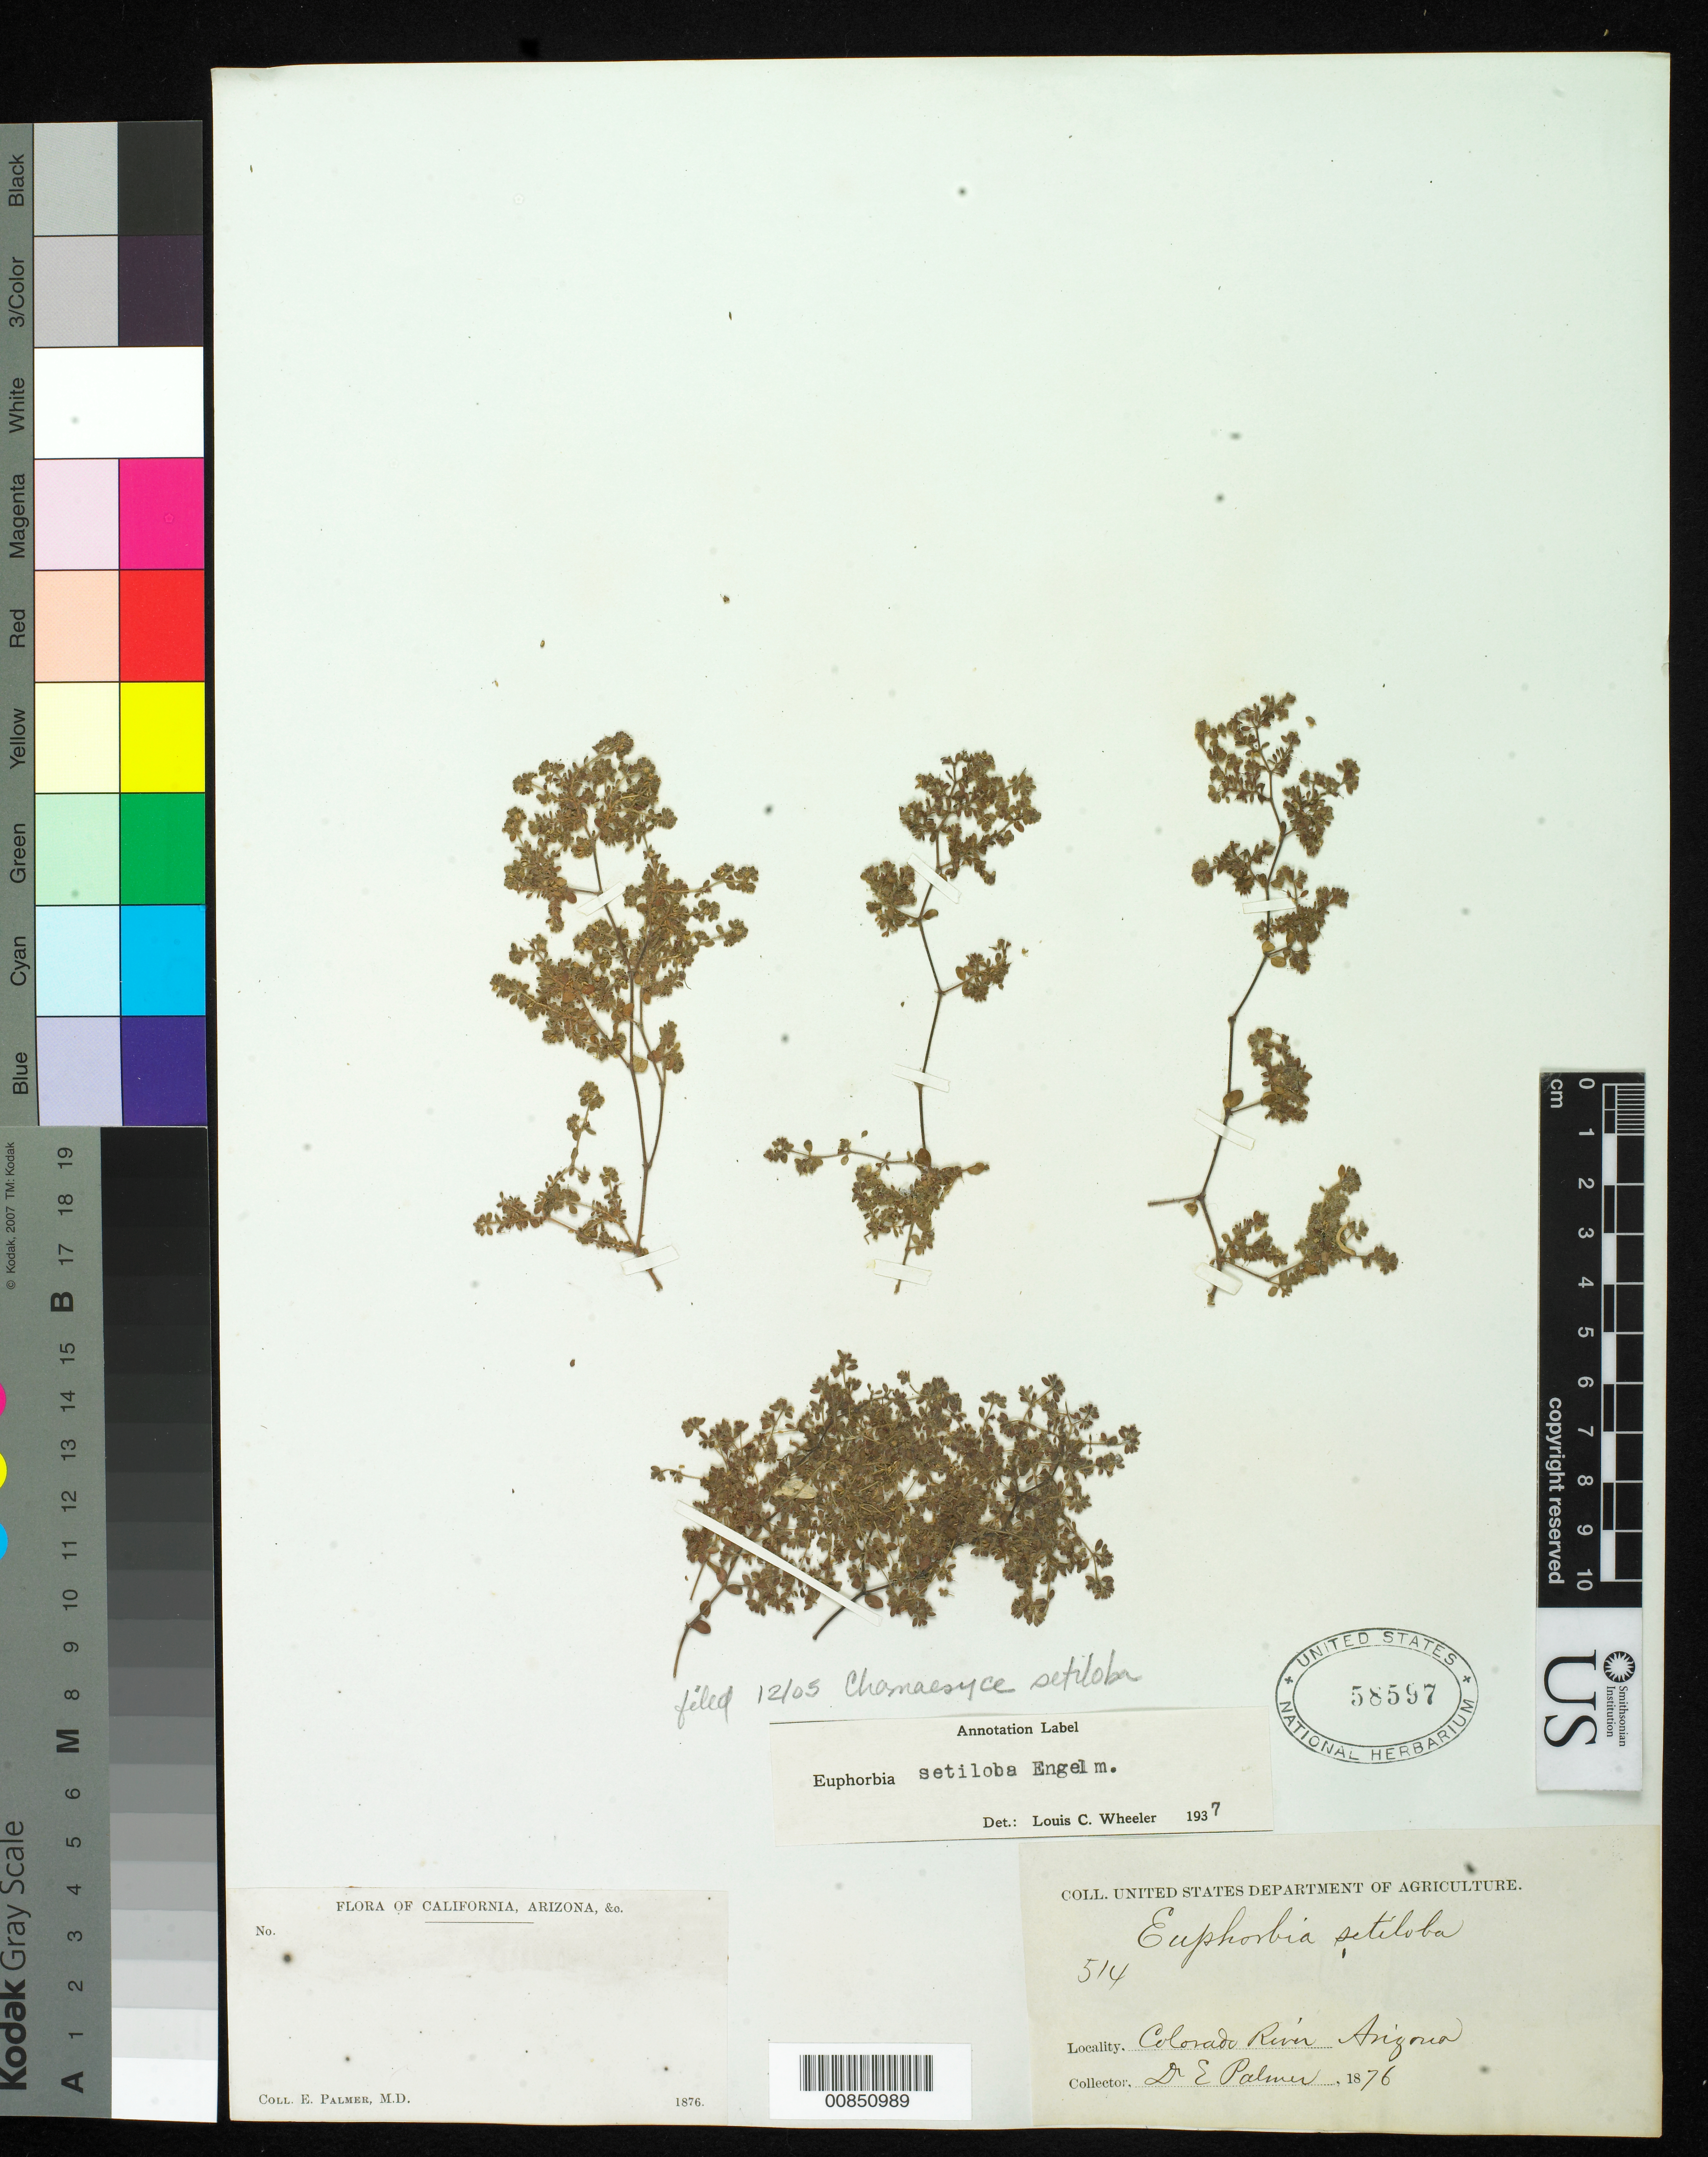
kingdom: Plantae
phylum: Tracheophyta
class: Magnoliopsida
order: Malpighiales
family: Euphorbiaceae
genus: Euphorbia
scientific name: Euphorbia setiloba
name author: Engelm.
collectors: E. Palmer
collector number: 514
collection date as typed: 1876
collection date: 1876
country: United States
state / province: Arizona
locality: Colorado River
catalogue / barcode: US 58597